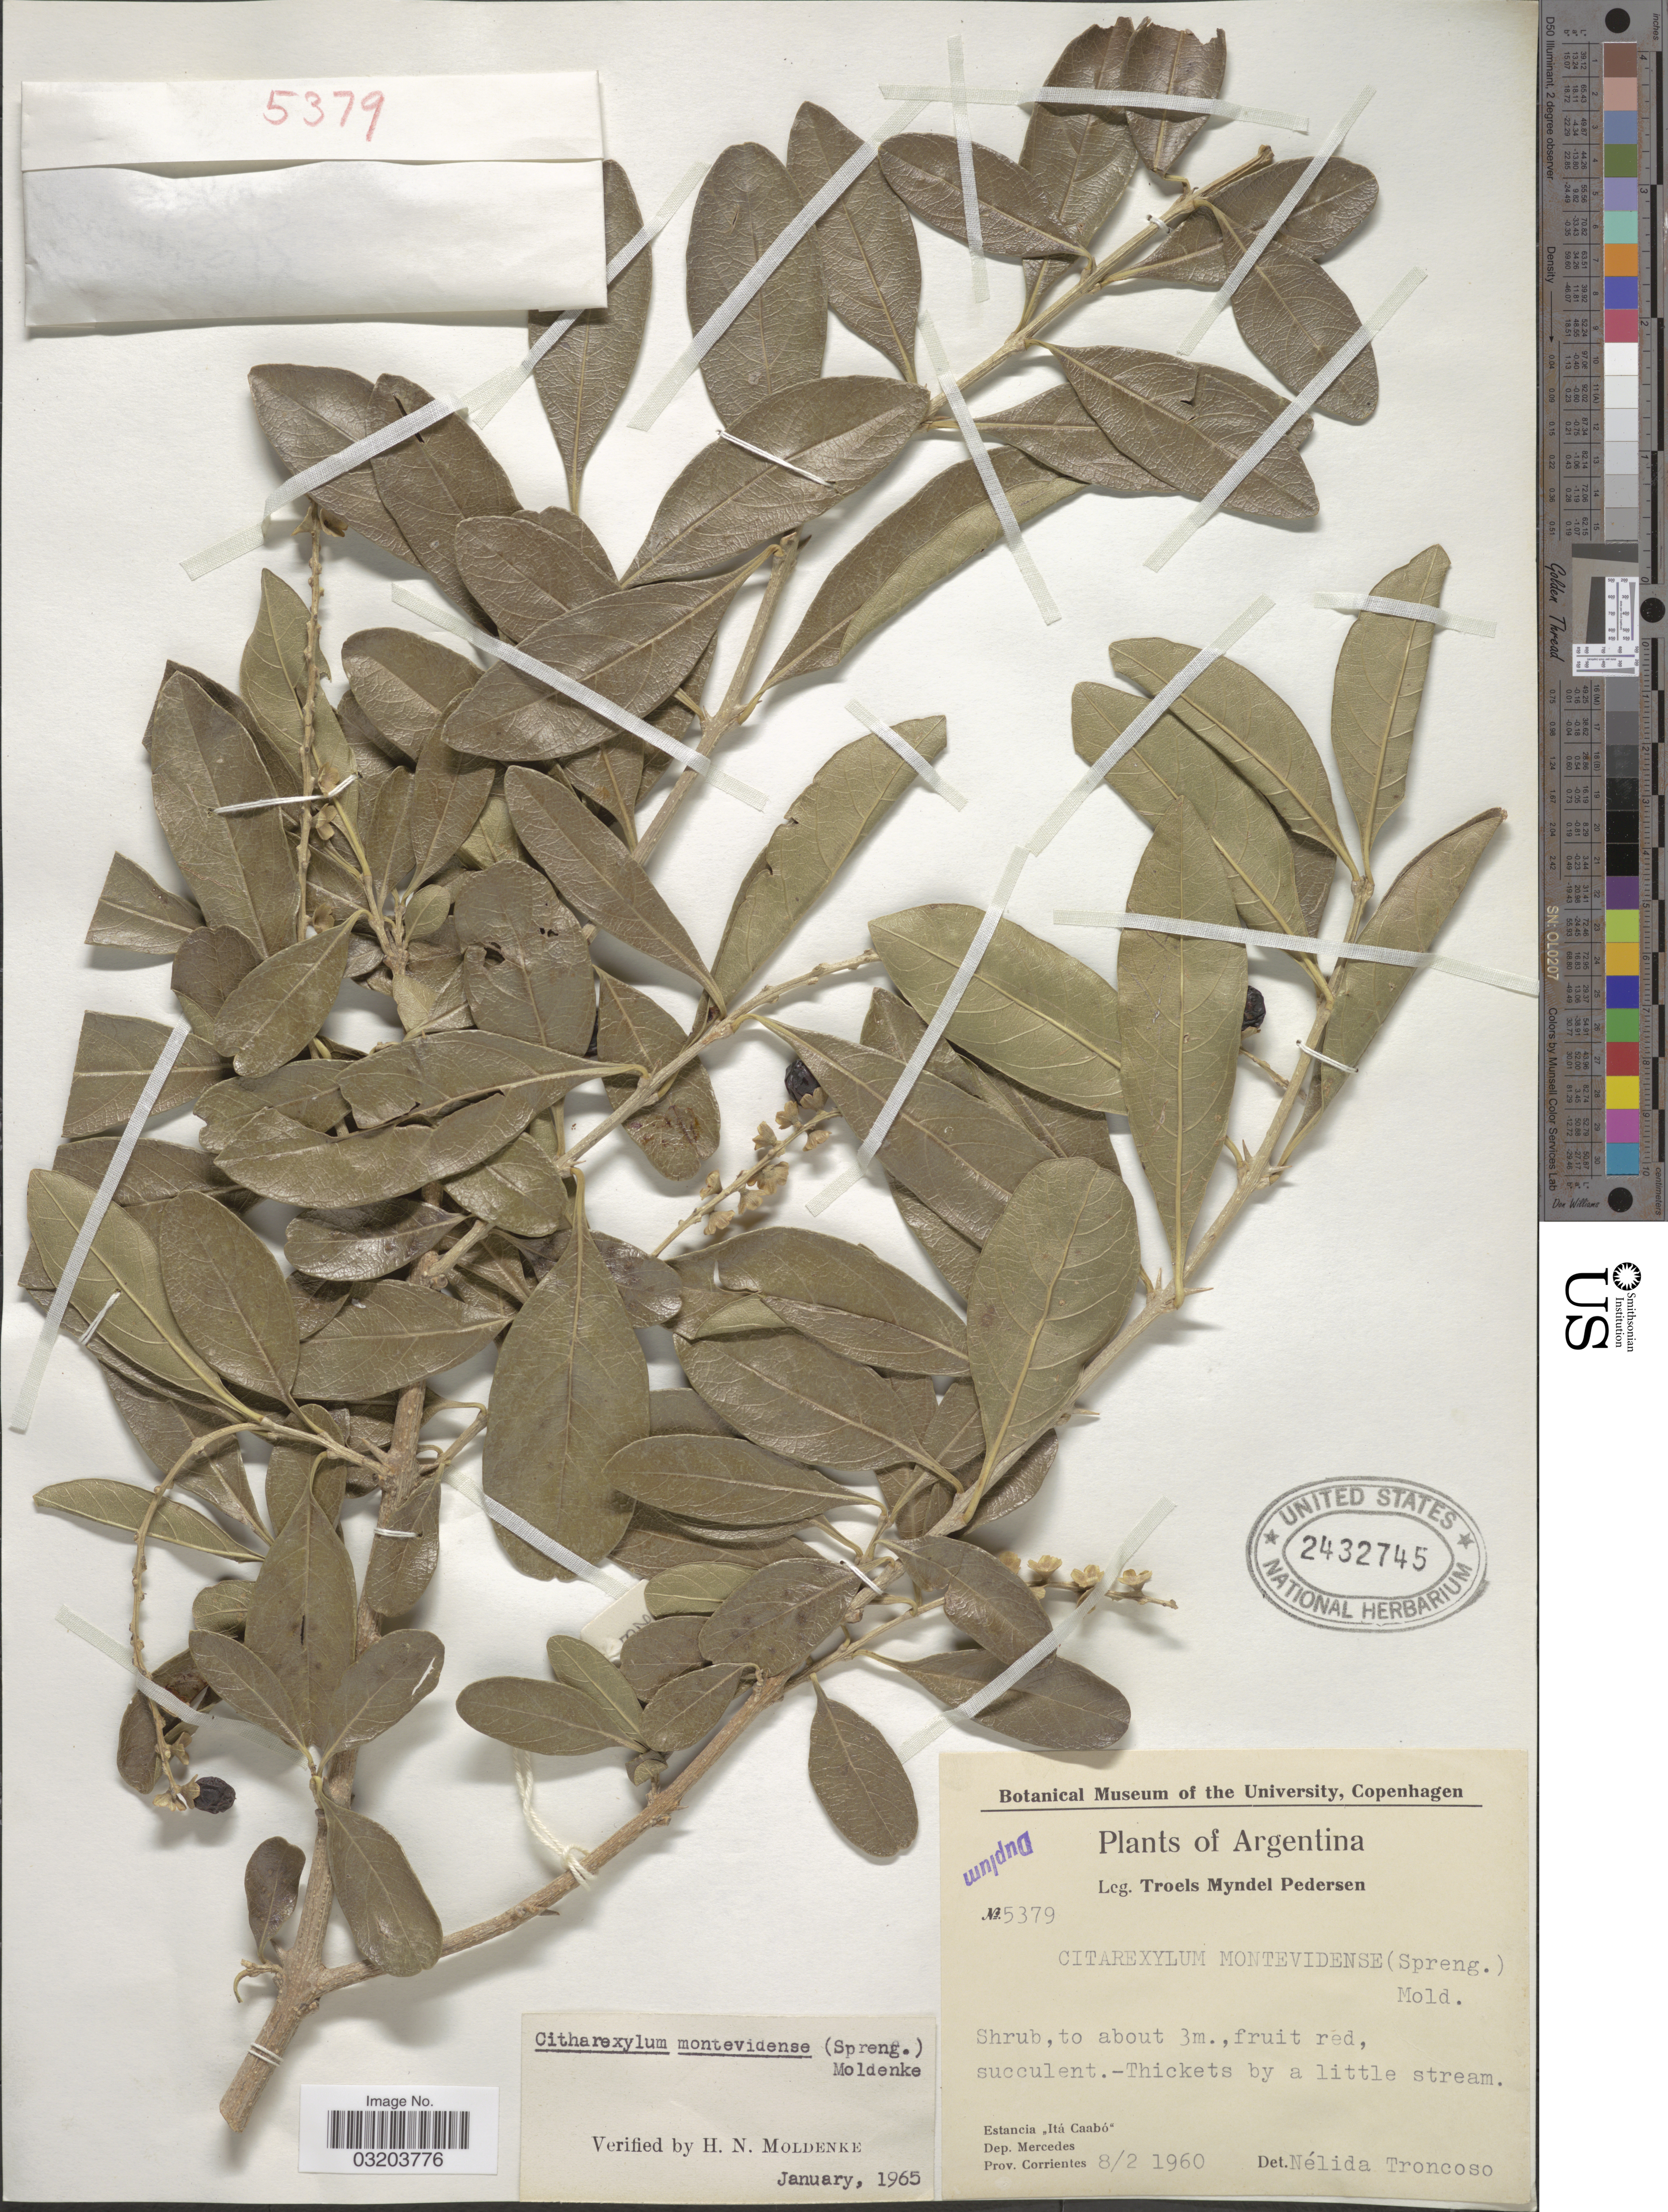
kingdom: Plantae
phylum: Tracheophyta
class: Magnoliopsida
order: Lamiales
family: Verbenaceae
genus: Citharexylum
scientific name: Citharexylum montevidense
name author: (Spreng.) Moldenke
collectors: T. Pederson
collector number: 5379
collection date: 1960-02-08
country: Argentina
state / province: Corrientes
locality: Estancia "Itá Caabó". Dep. Mercedes.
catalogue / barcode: US 2432745